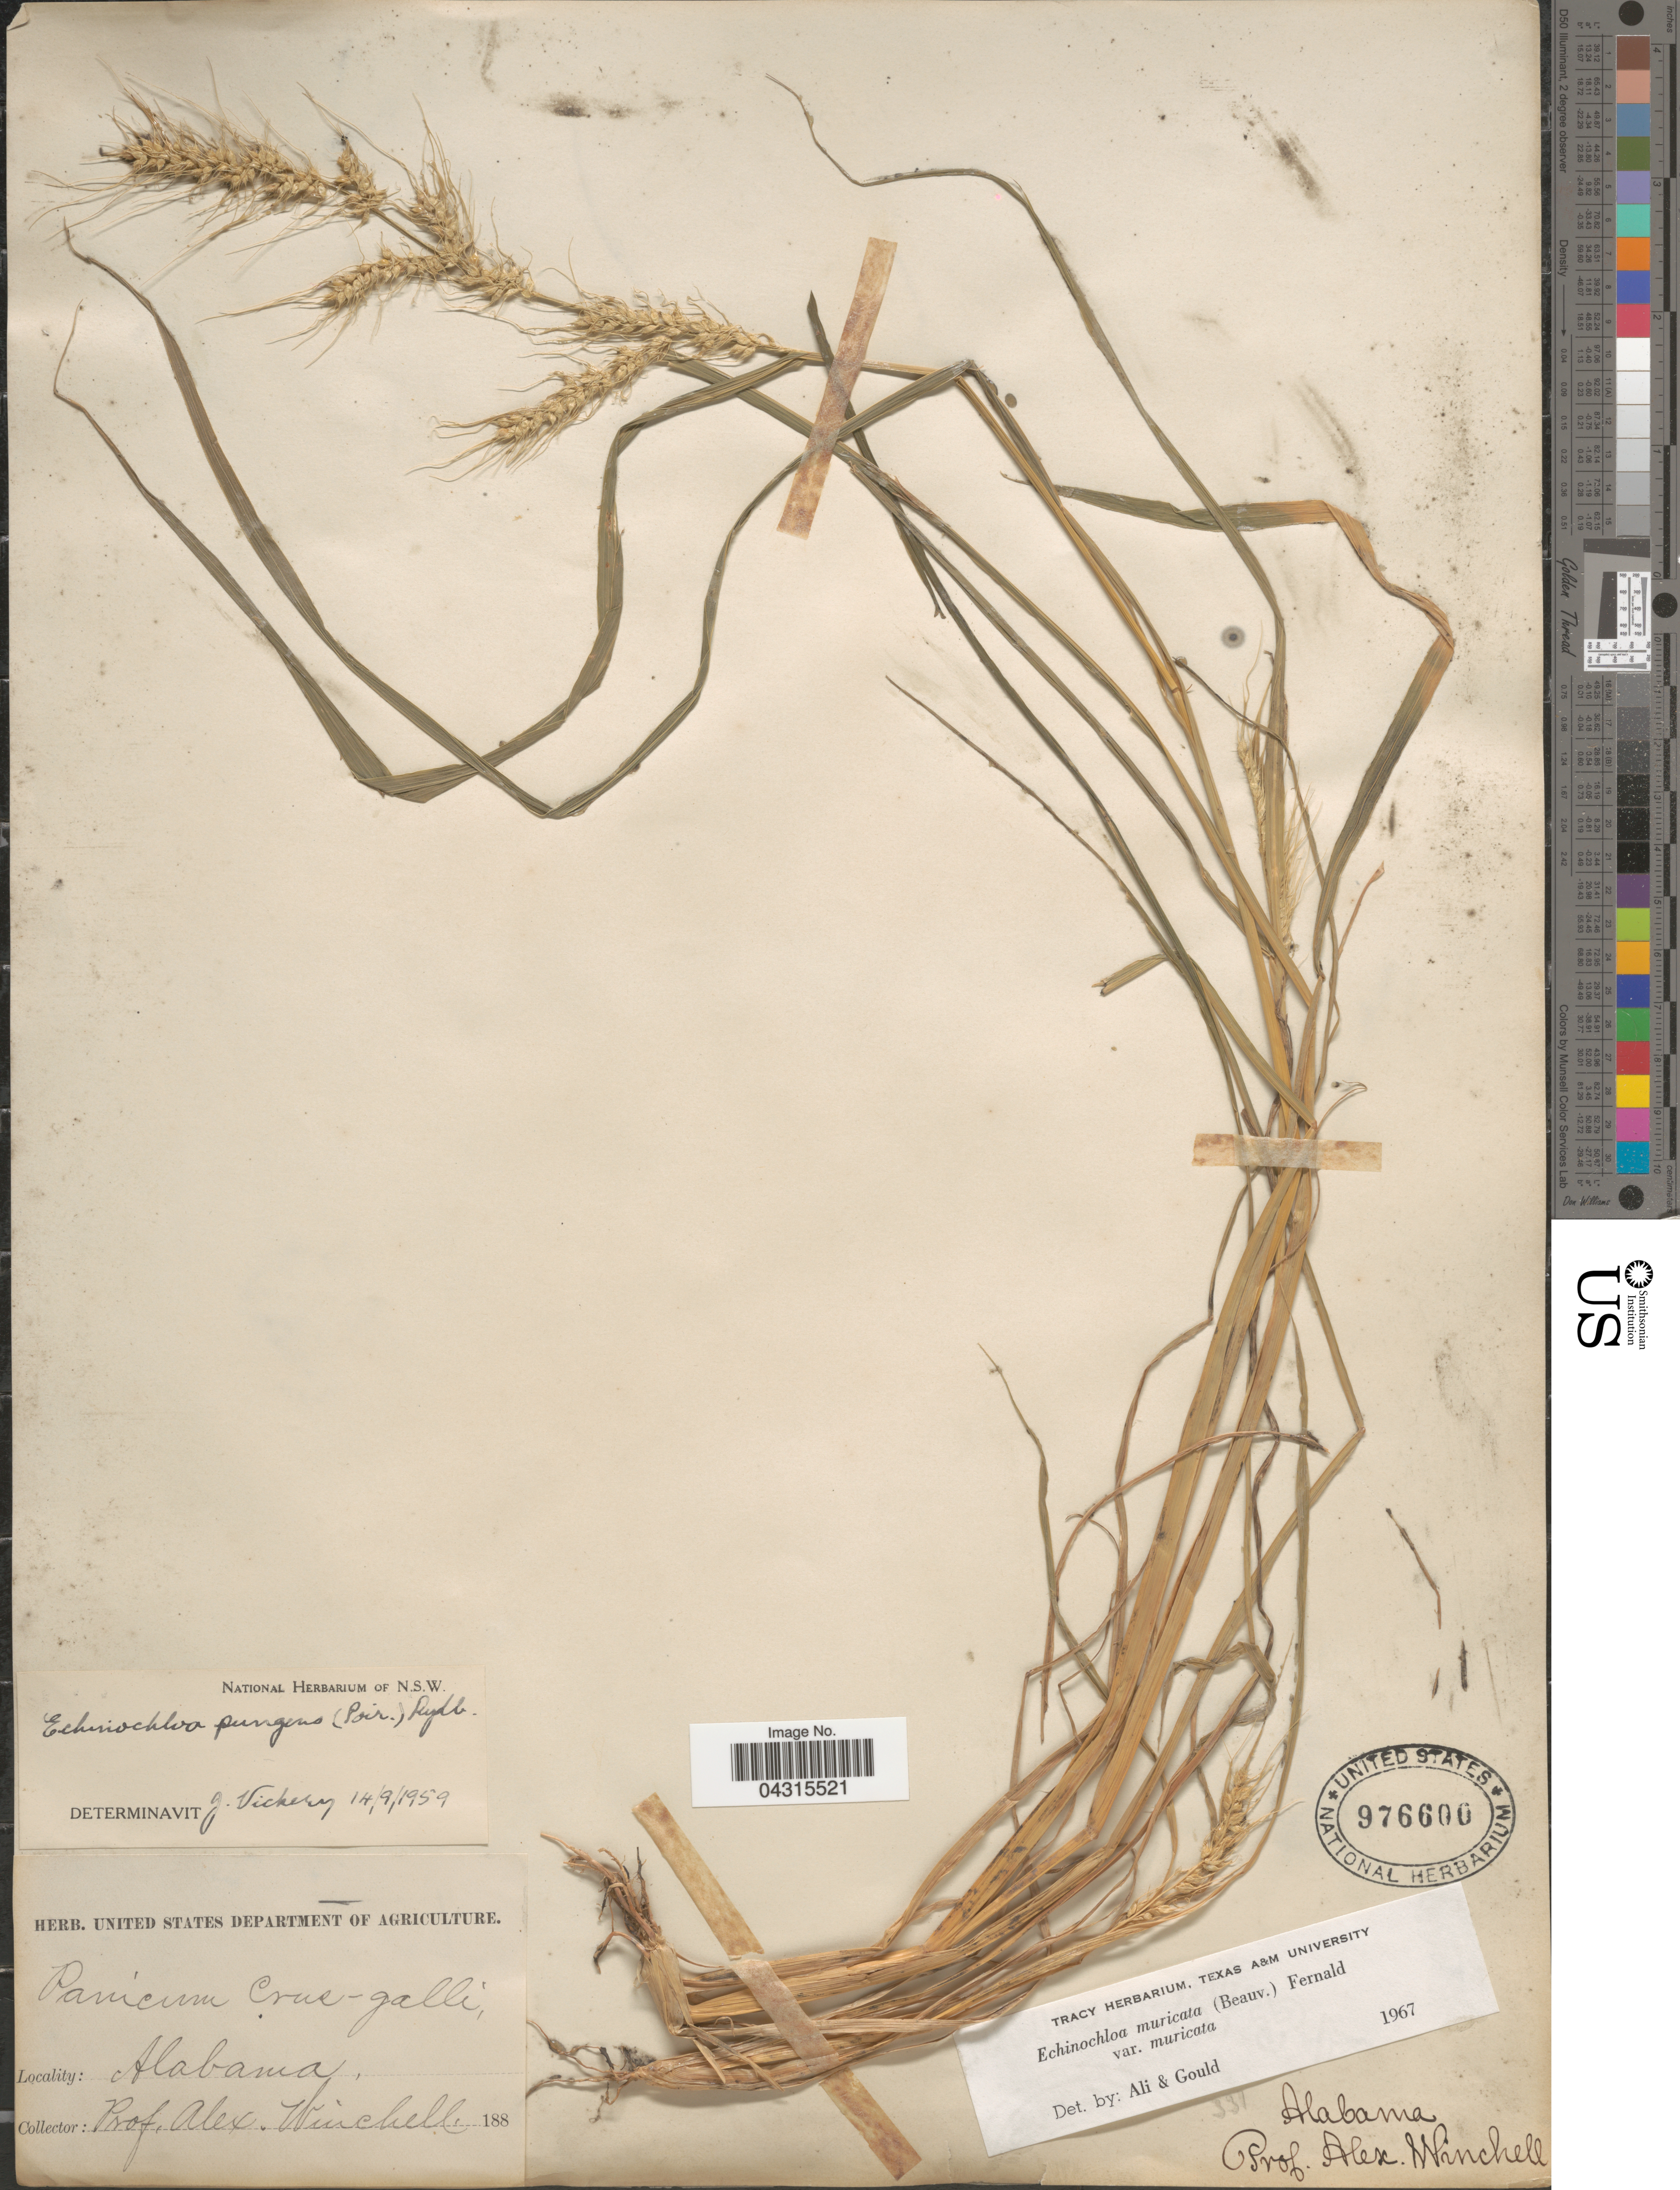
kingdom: Plantae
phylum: Tracheophyta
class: Liliopsida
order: Poales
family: Poaceae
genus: Echinochloa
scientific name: Echinochloa muricata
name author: (P. Beauv.) Fernald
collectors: A. Winchell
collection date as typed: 188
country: United States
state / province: Alabama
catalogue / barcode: US 976600